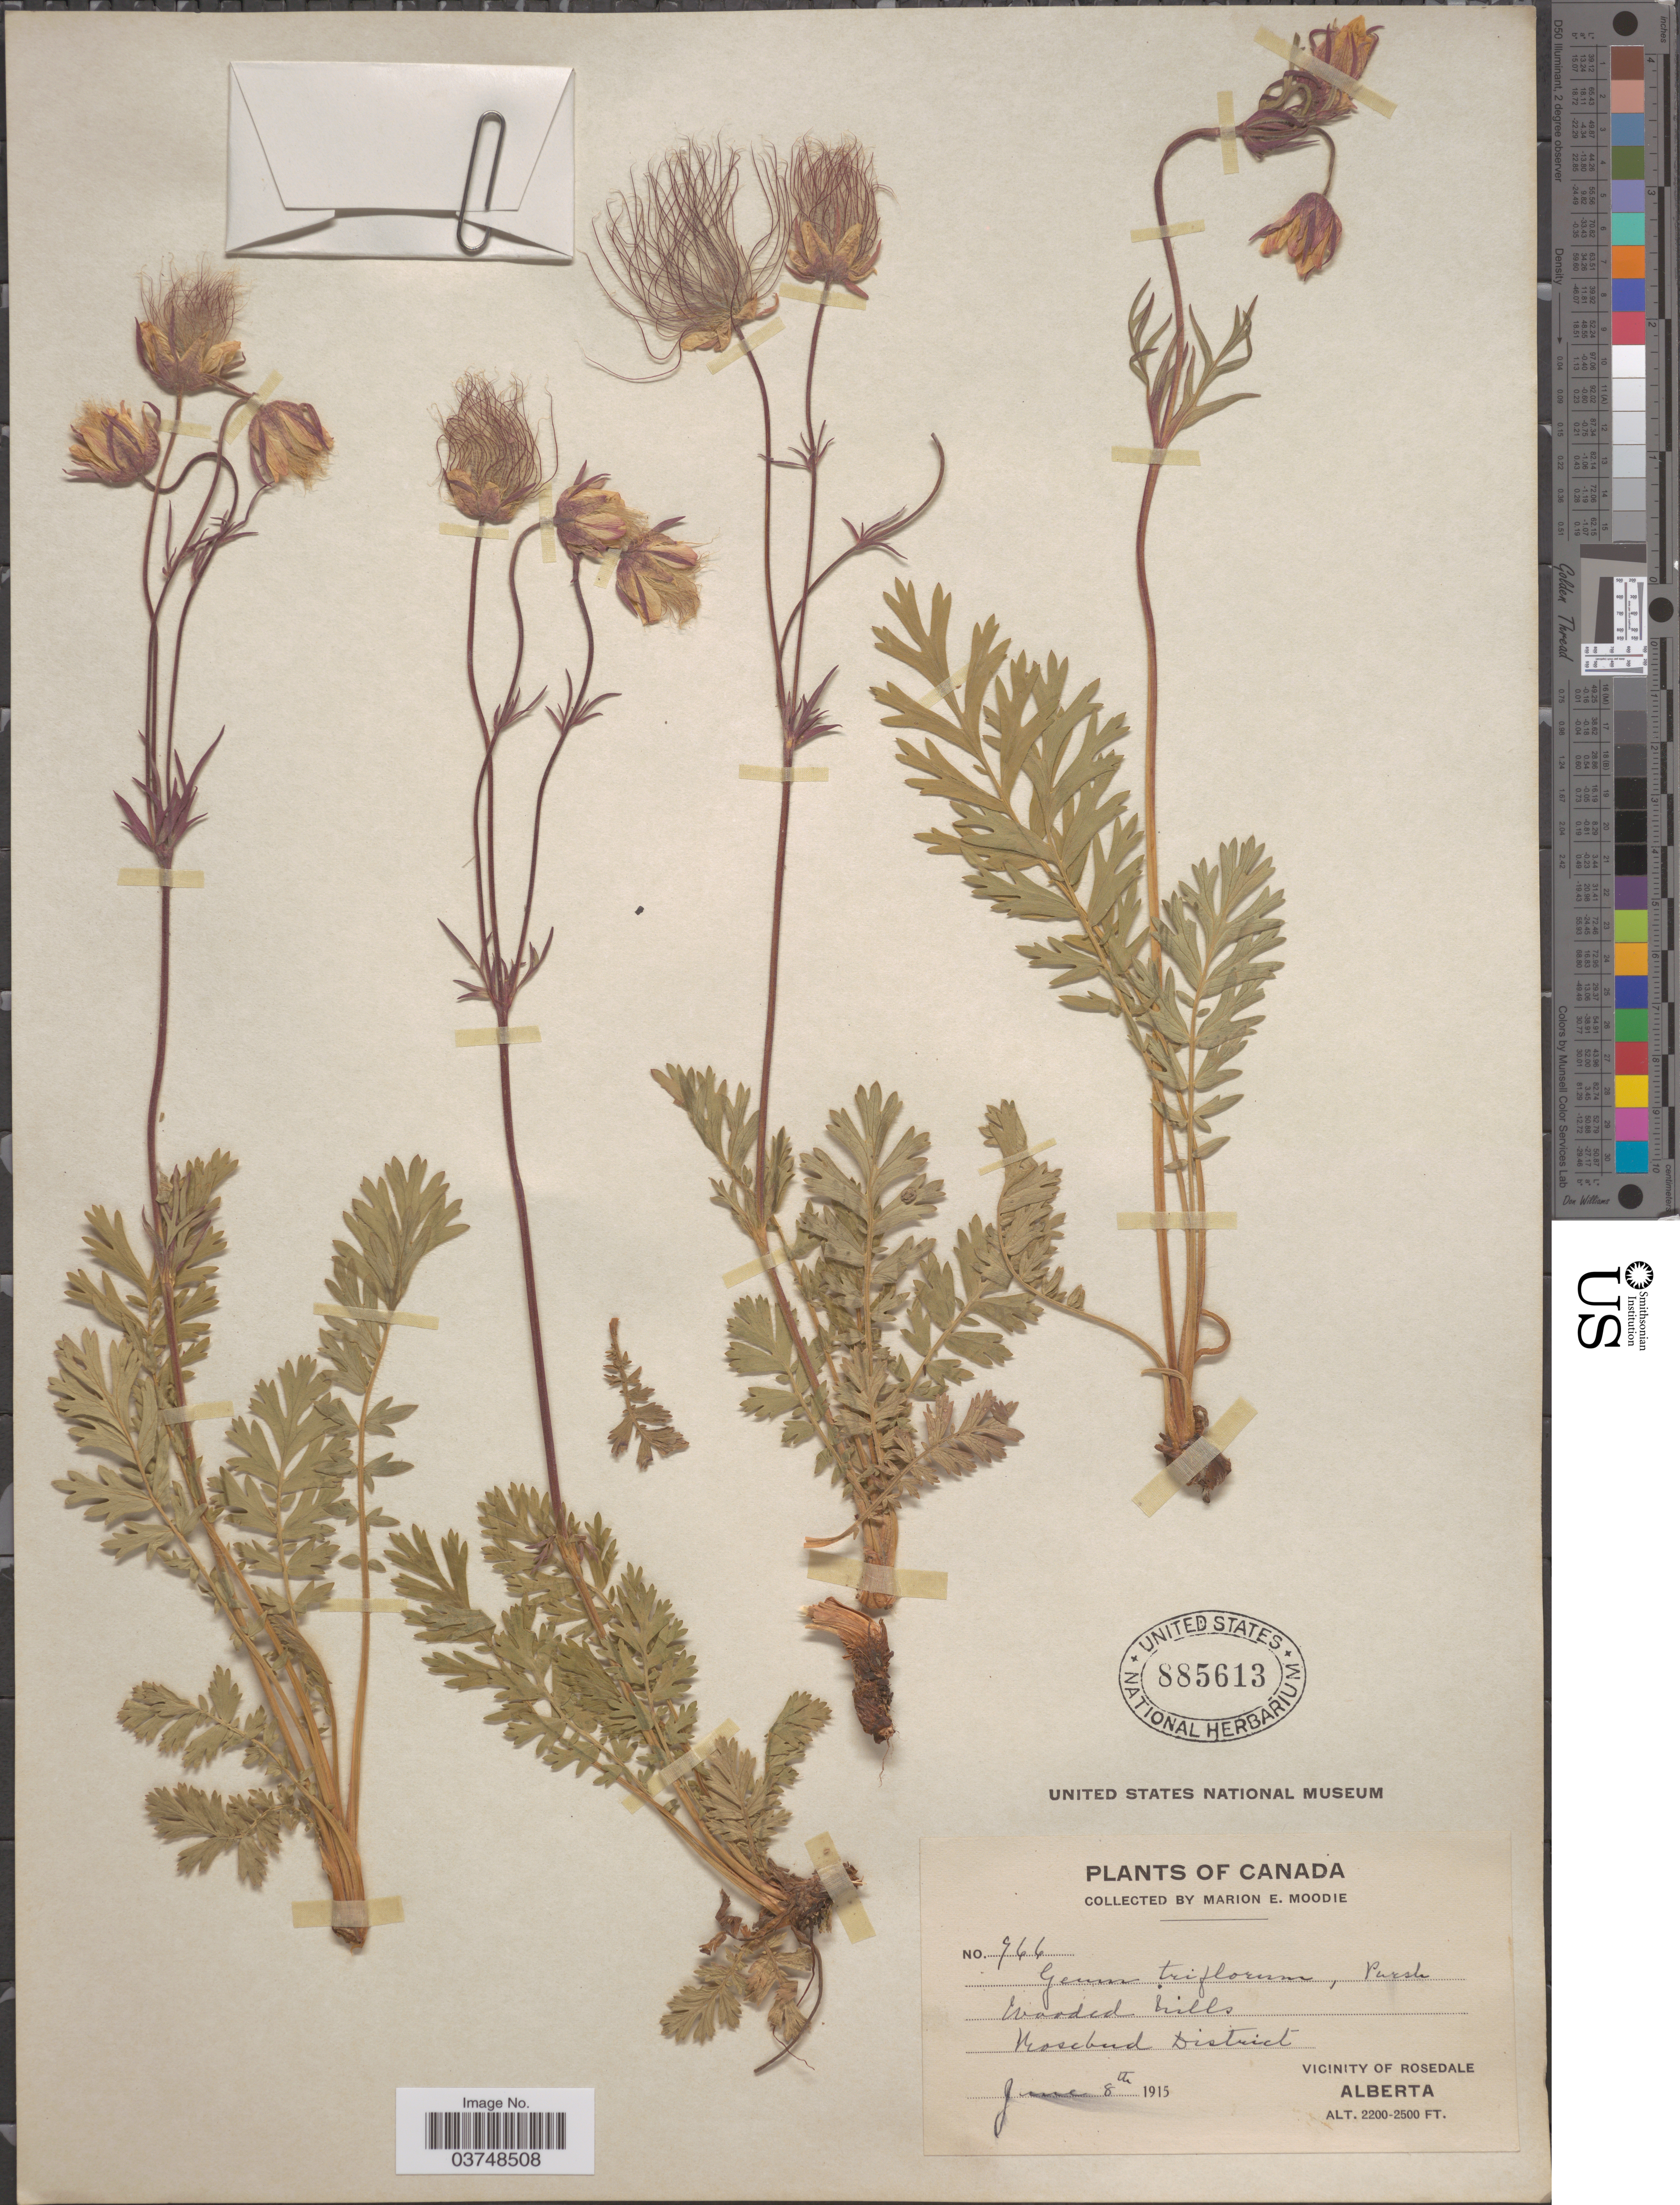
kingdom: Plantae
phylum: Tracheophyta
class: Magnoliopsida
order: Rosales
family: Rosaceae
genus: Geum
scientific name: Geum triflorum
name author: Pursh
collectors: M. E. Moodie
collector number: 944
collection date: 1915-06-08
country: Canada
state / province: Alberta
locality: Wooded hills. Rosebud District. Vicinity of Rosedale.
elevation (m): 671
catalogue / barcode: US 885613